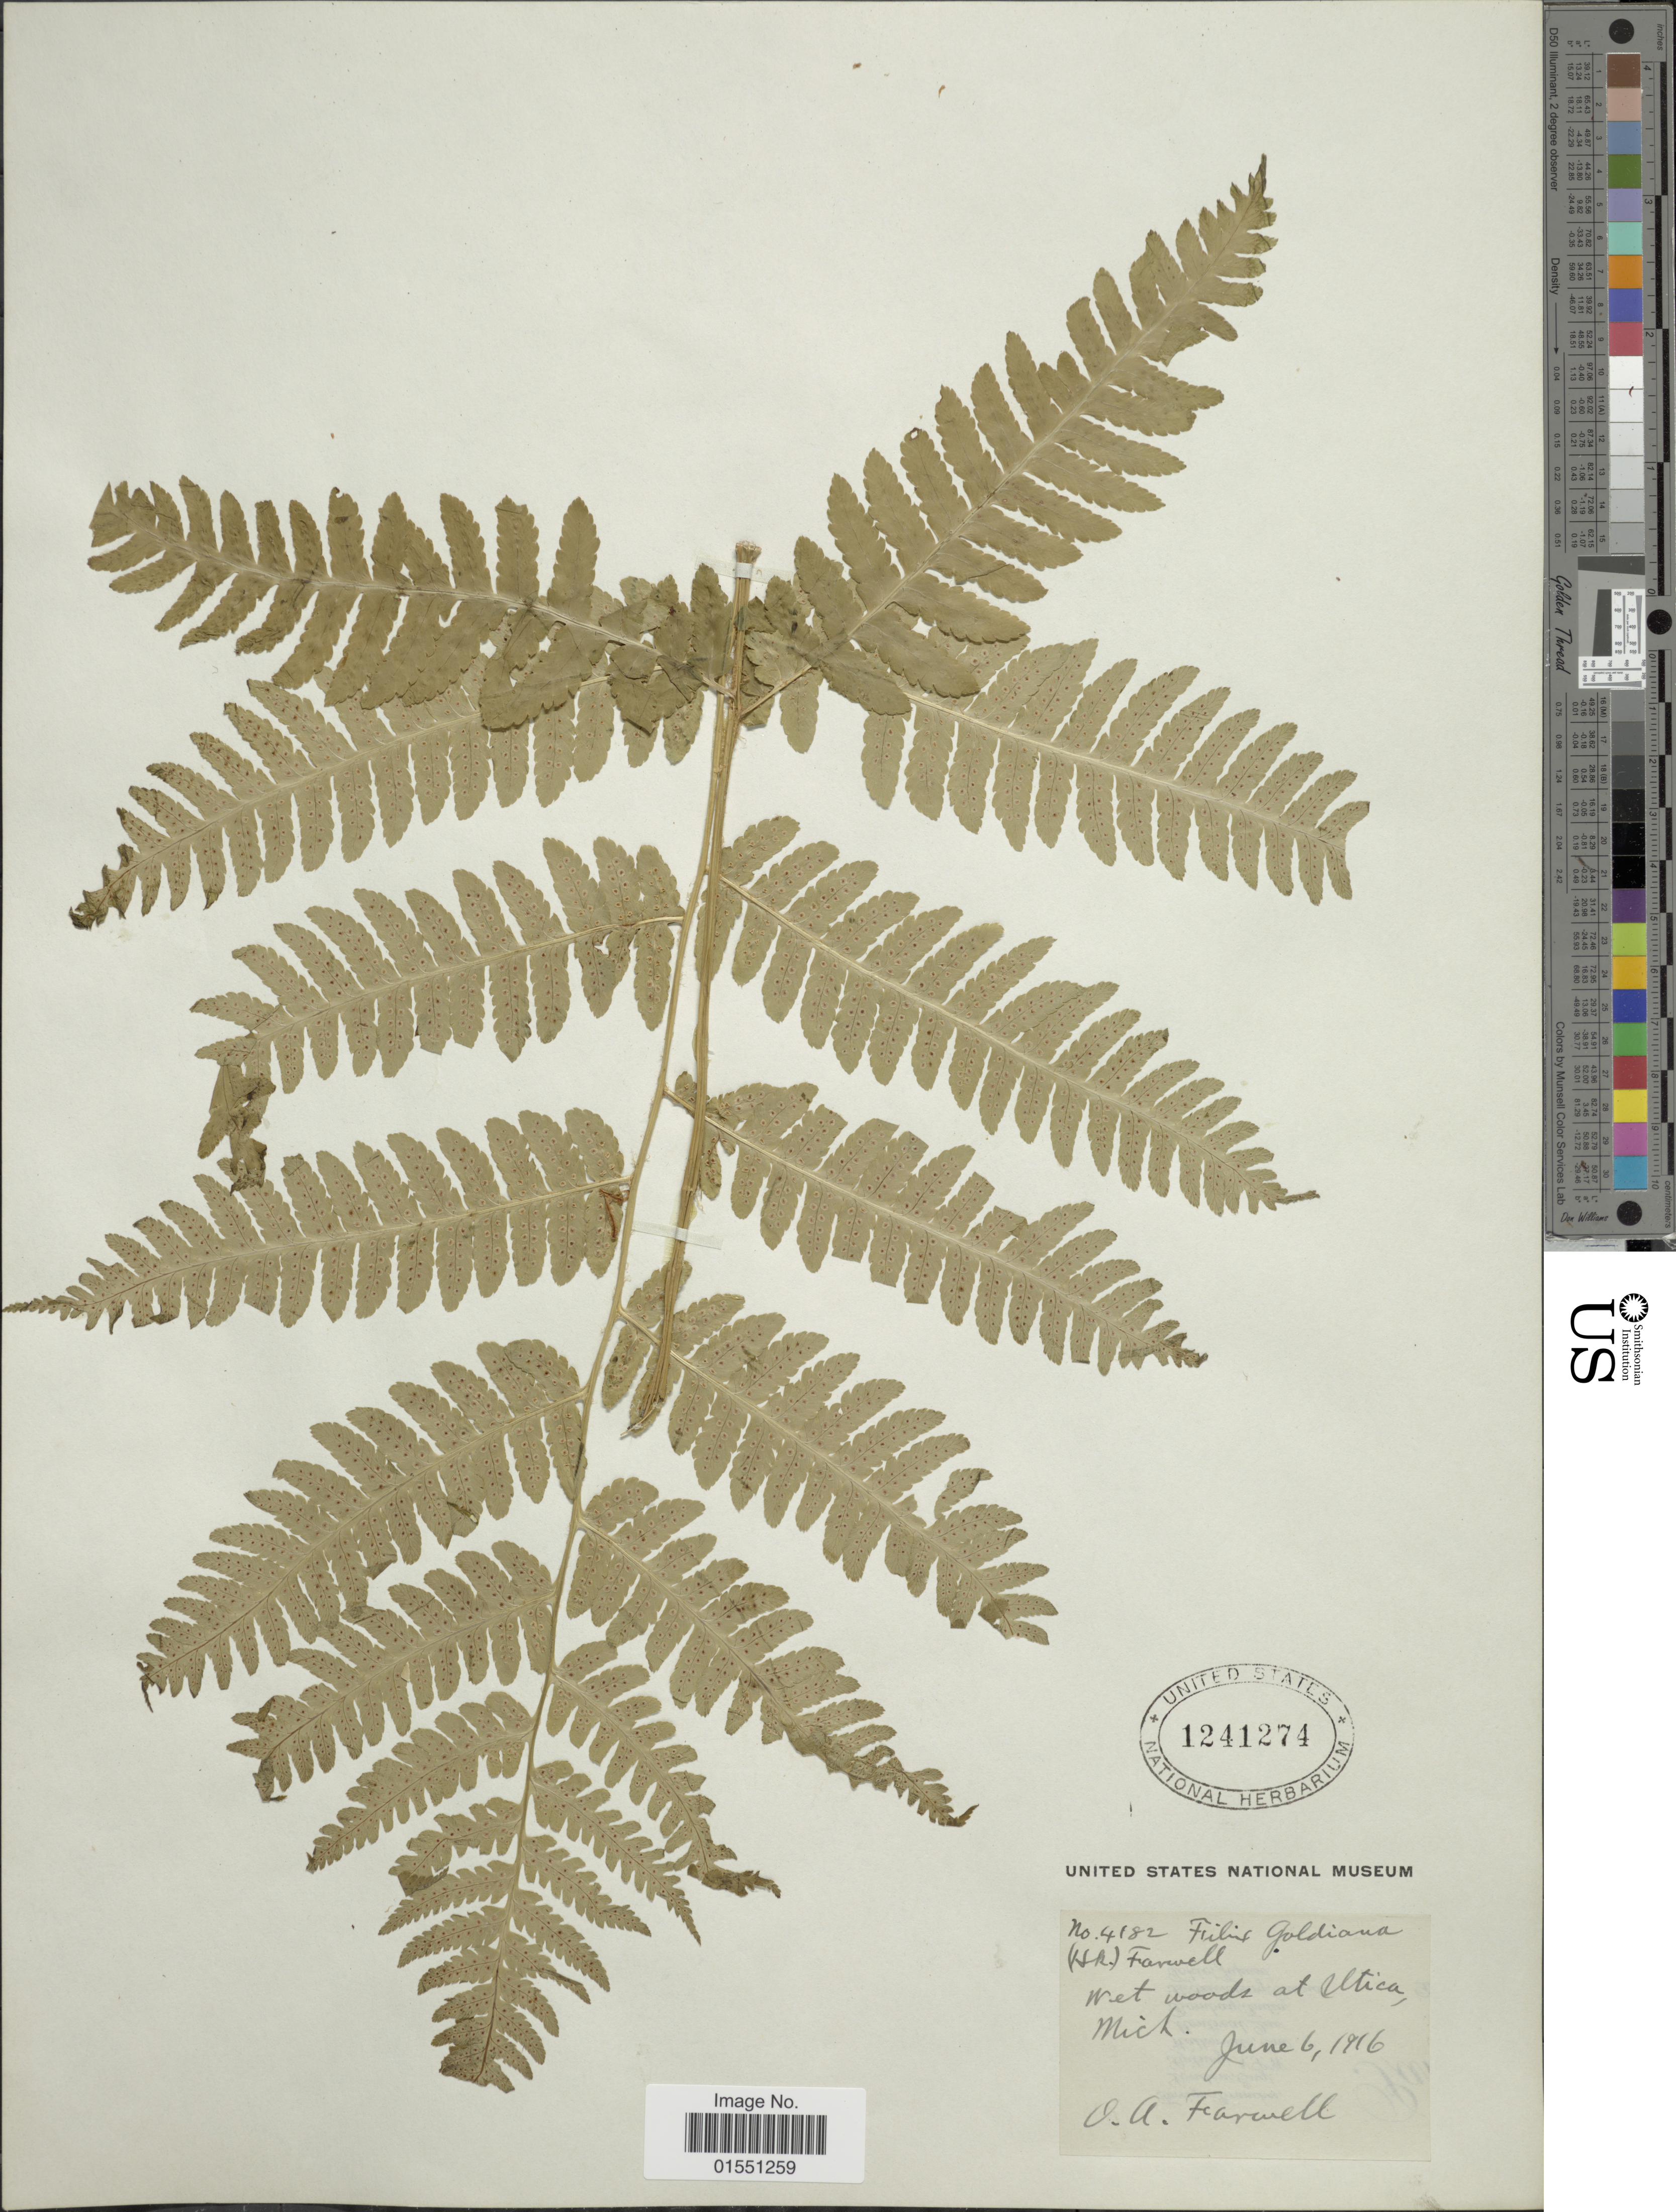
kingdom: Plantae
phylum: Tracheophyta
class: Polypodiopsida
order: Polypodiales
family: Dryopteridaceae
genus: Dryopteris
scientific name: Dryopteris goldiana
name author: (Hook. ex Goldie) A. Gray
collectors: O. Farwell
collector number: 4182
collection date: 1916-06-06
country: United States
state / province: Michigan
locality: Utica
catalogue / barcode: US 1241274